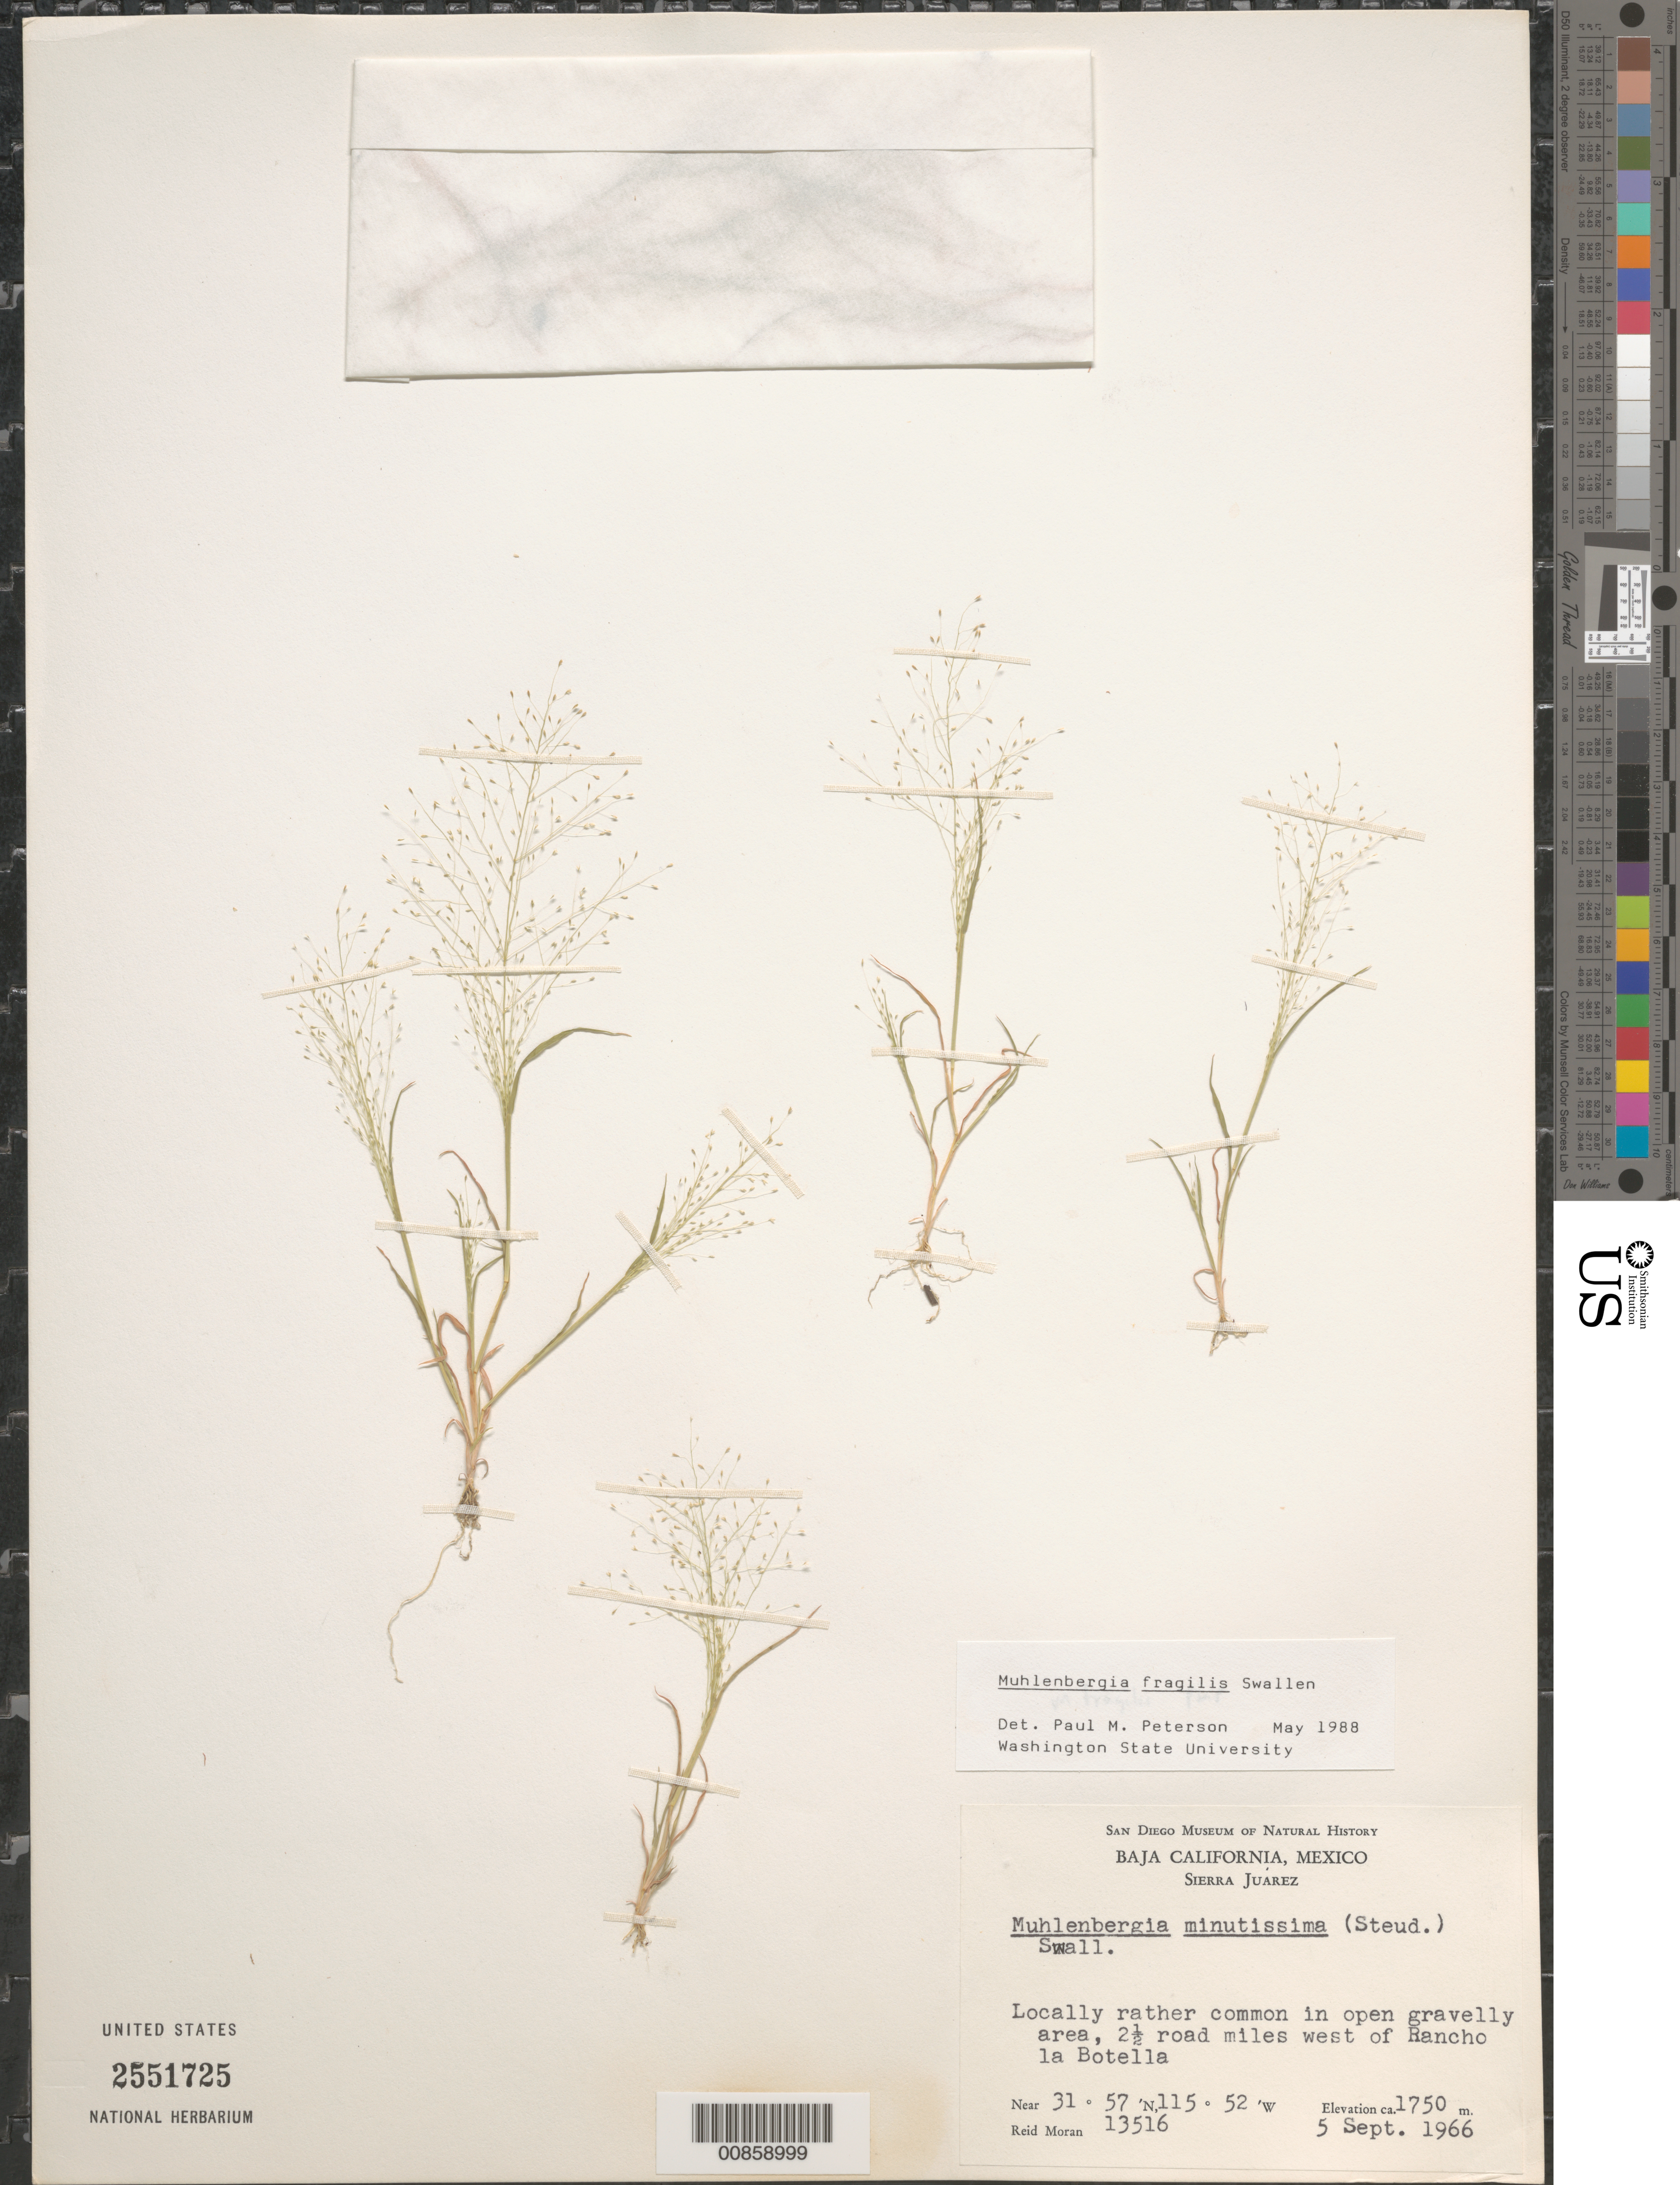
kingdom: Plantae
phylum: Tracheophyta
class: Liliopsida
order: Poales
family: Poaceae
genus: Muhlenbergia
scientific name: Muhlenbergia fragilis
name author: Swallen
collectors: R. Moran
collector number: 13516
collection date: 1966-09-05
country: Mexico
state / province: Baja California Norte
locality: Sierra Juarez. 2½ road miles west of Rancho la Botella.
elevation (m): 1750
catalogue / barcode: US 2551725